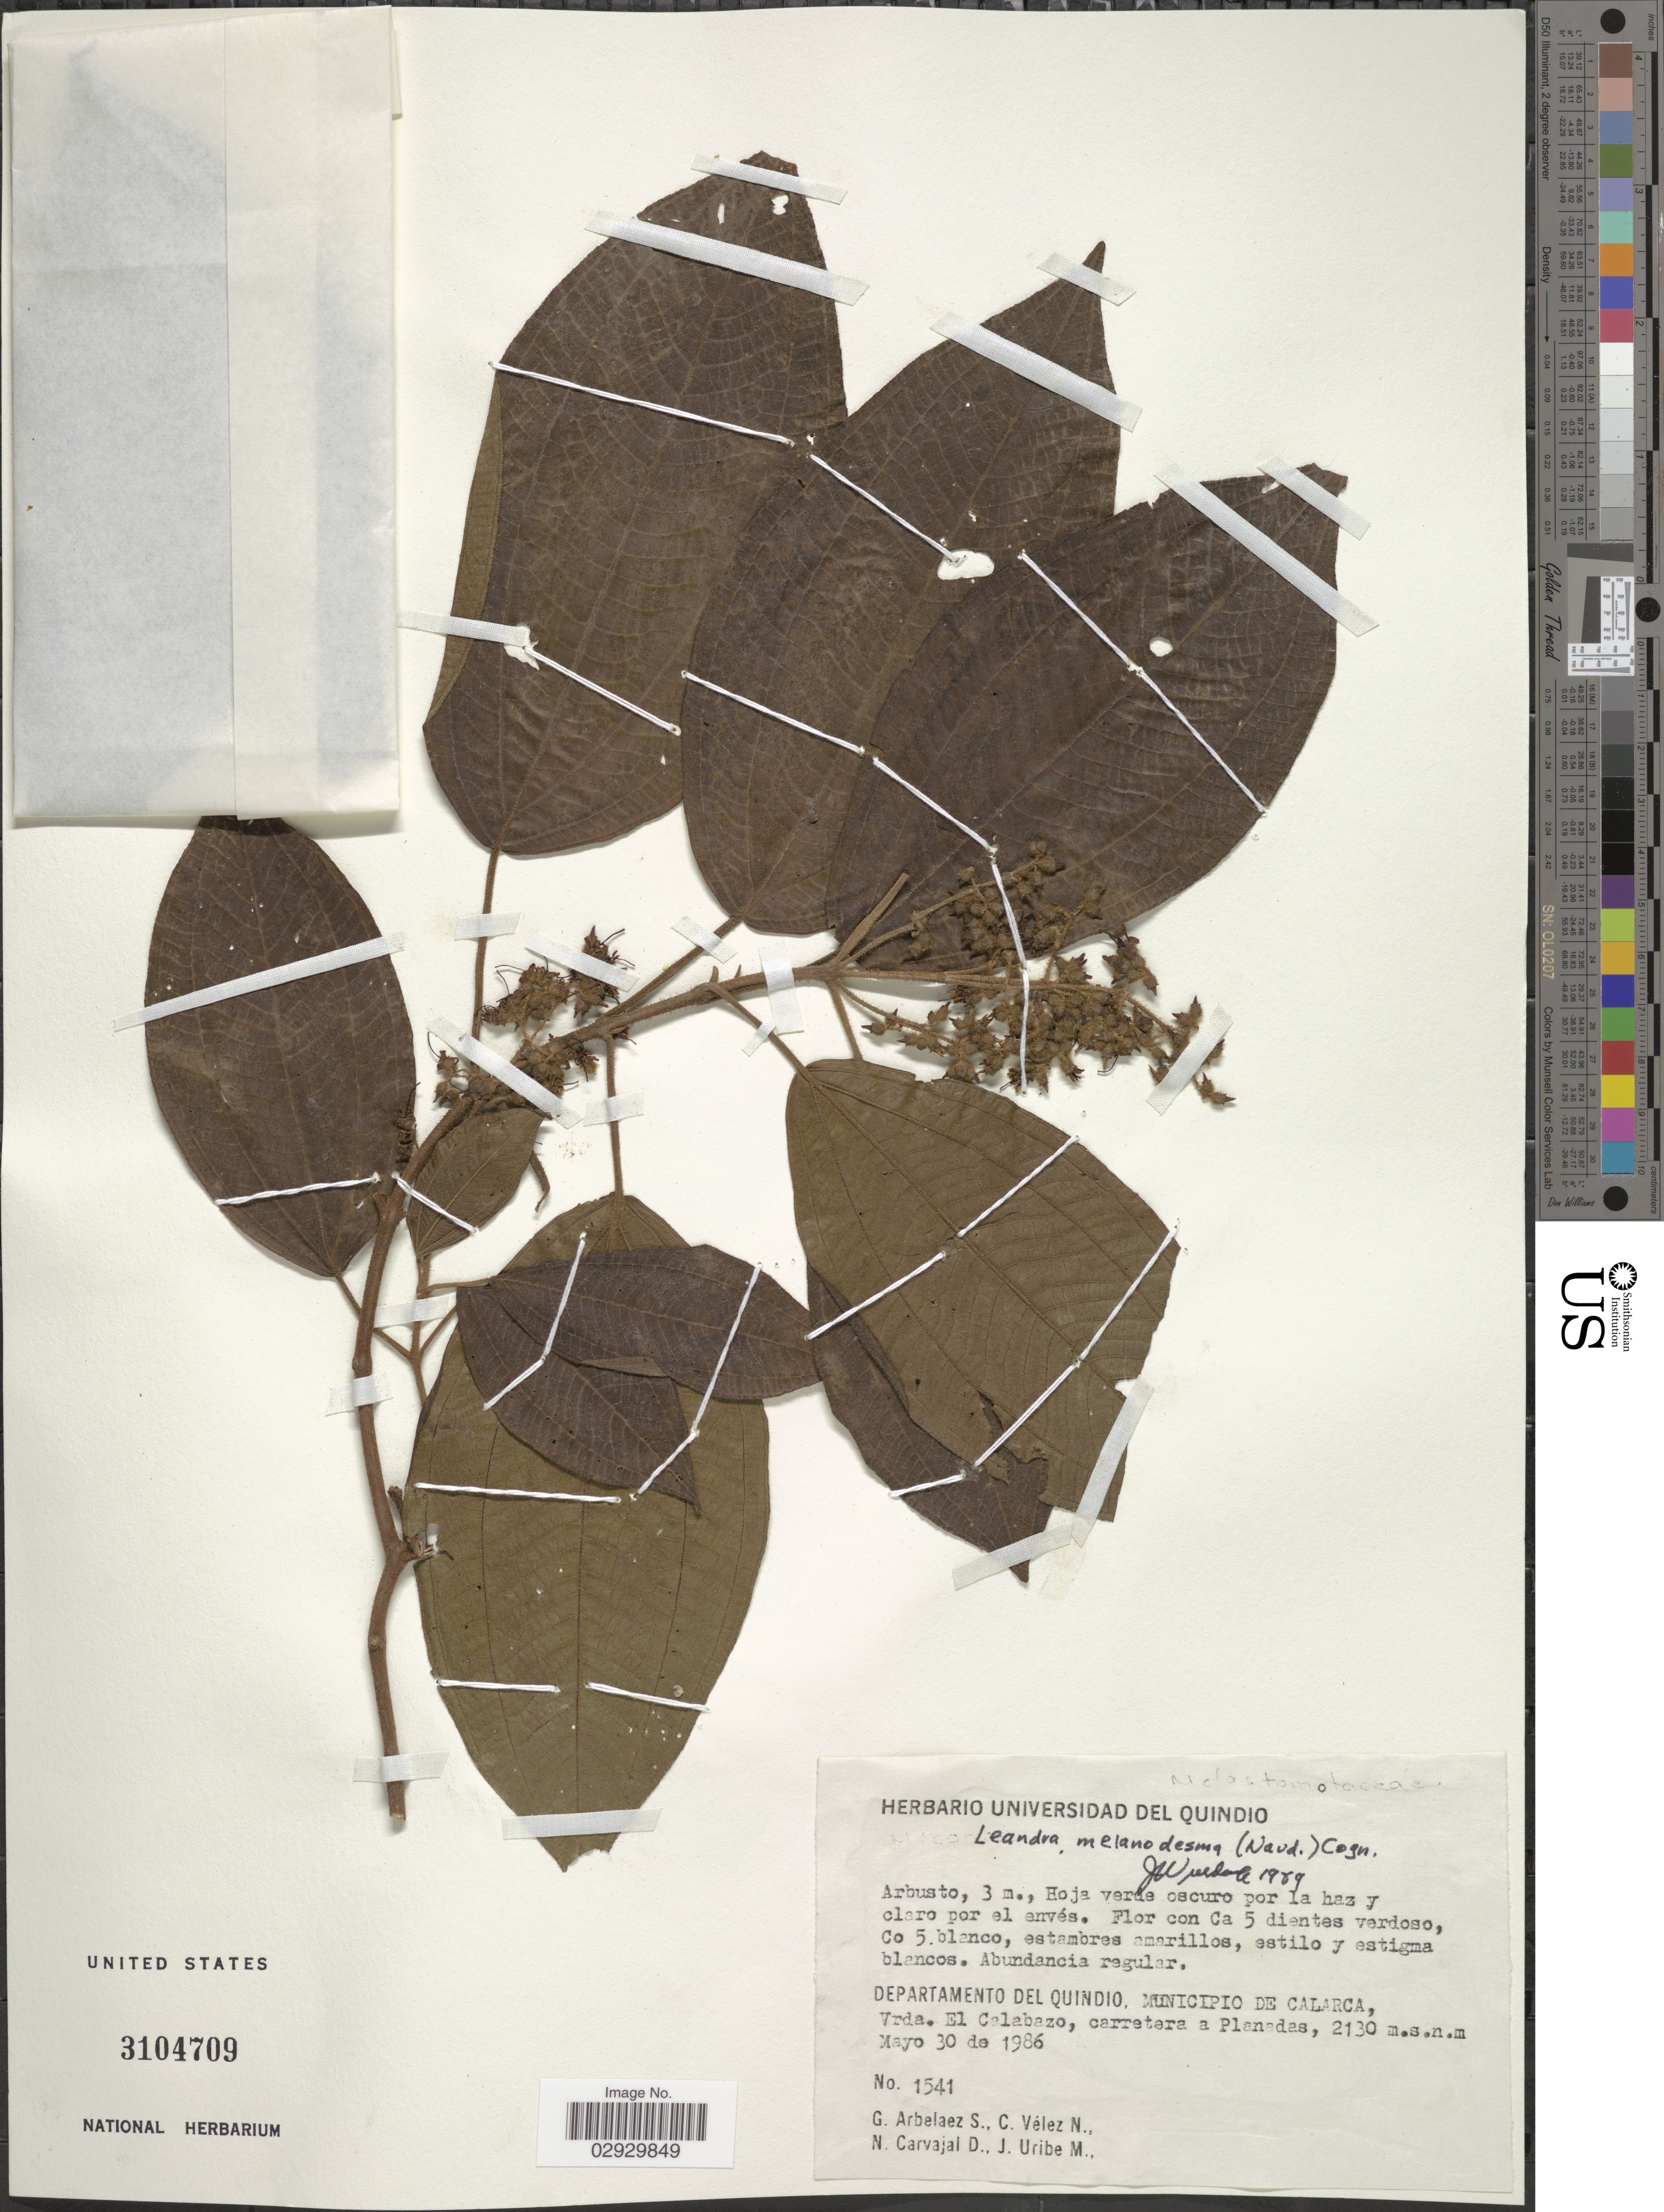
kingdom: Plantae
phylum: Tracheophyta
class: Magnoliopsida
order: Myrtales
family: Melastomataceae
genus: Leandra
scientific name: Leandra melanodesma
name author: (Naudin) Cogn.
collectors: G. Arbelaez S., C. Vélez N., N. Carvajal D. & J. Uribe M.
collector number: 1541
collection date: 1986-05-30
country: Colombia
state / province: Quindío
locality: Departamento del Quindio, Municipio de Calarca, Vrda. El Calabazo, carretera a Planadas.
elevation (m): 2130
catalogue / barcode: US 3104709